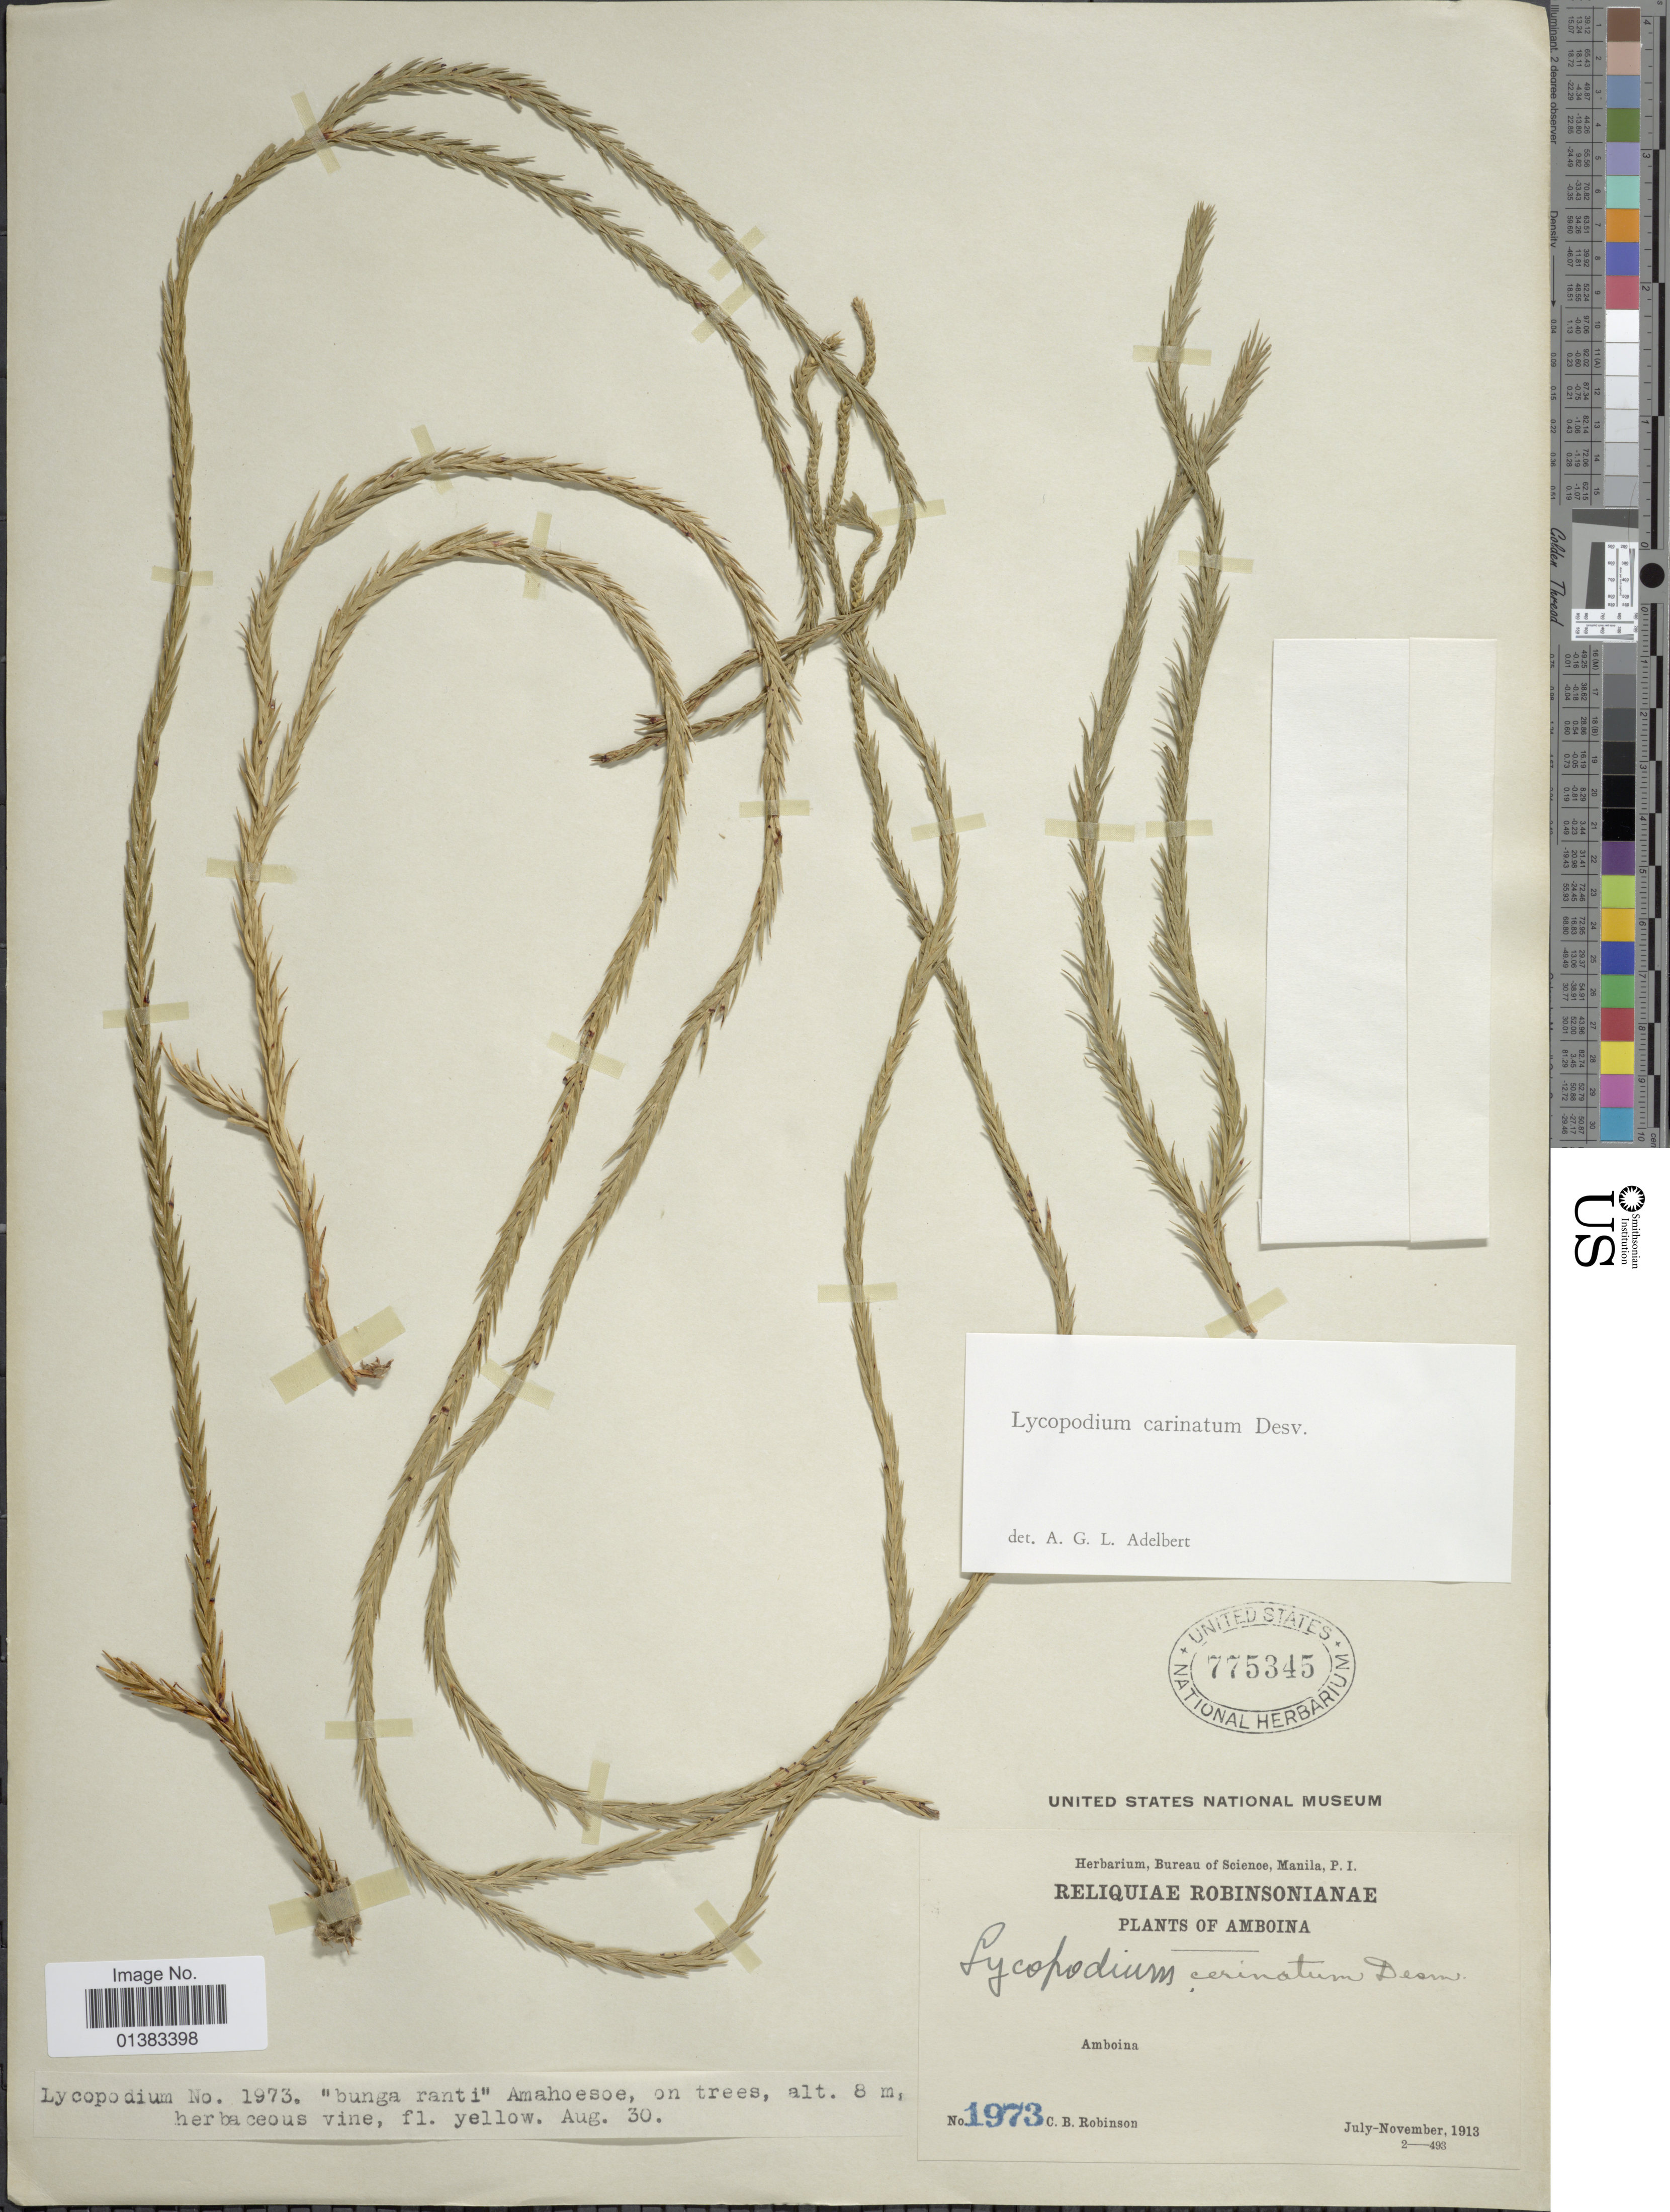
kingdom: Plantae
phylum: Tracheophyta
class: Lycopodiopsida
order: Lycopodiales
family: Lycopodiaceae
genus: Phlegmariurus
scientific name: Phlegmariurus carinatus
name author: (Desv.) Ching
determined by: Field, A. R.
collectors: C. Robinson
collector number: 1973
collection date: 1913-07/1913-11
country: Indonesia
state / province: Maluku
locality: Amboina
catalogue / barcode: US 775345